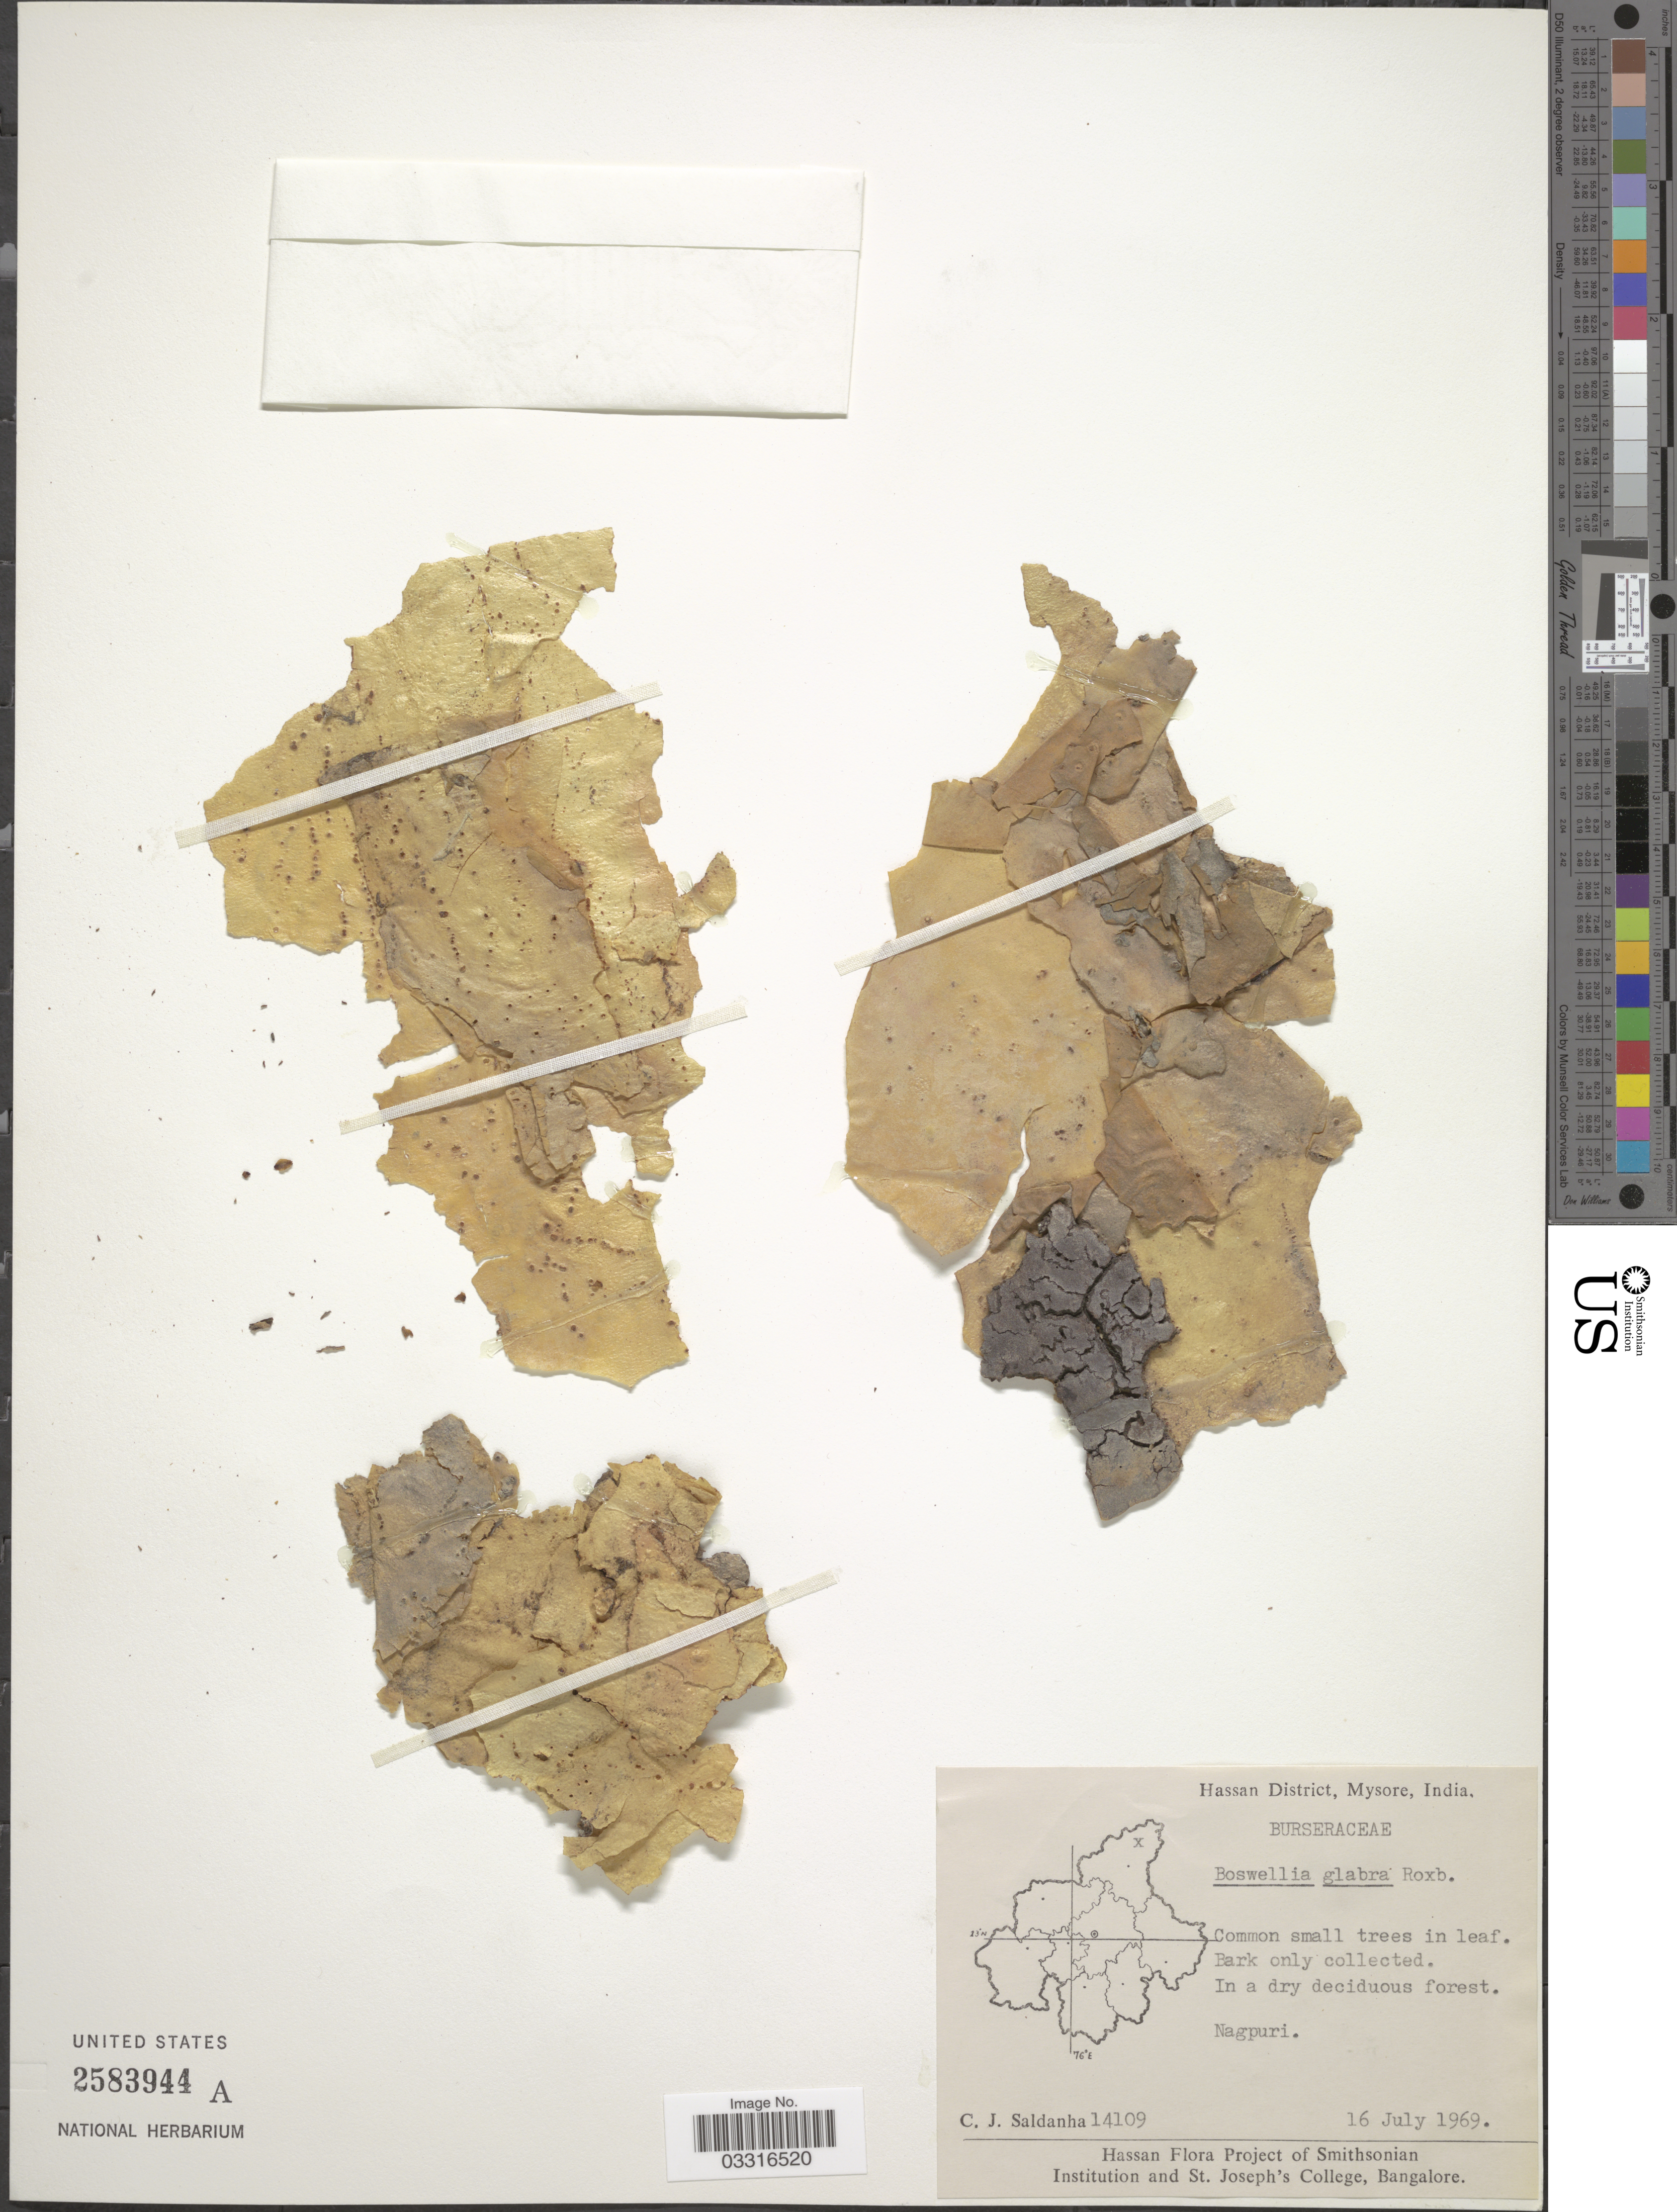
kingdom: Plantae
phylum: Tracheophyta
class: Magnoliopsida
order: Sapindales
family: Burseraceae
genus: Boswellia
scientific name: Boswellia glabra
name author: Roxb.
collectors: C. J. Saldanha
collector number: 14109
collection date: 1969-07-16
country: India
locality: Hassan District, Mysore. Nagpuri.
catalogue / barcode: US 2583944A